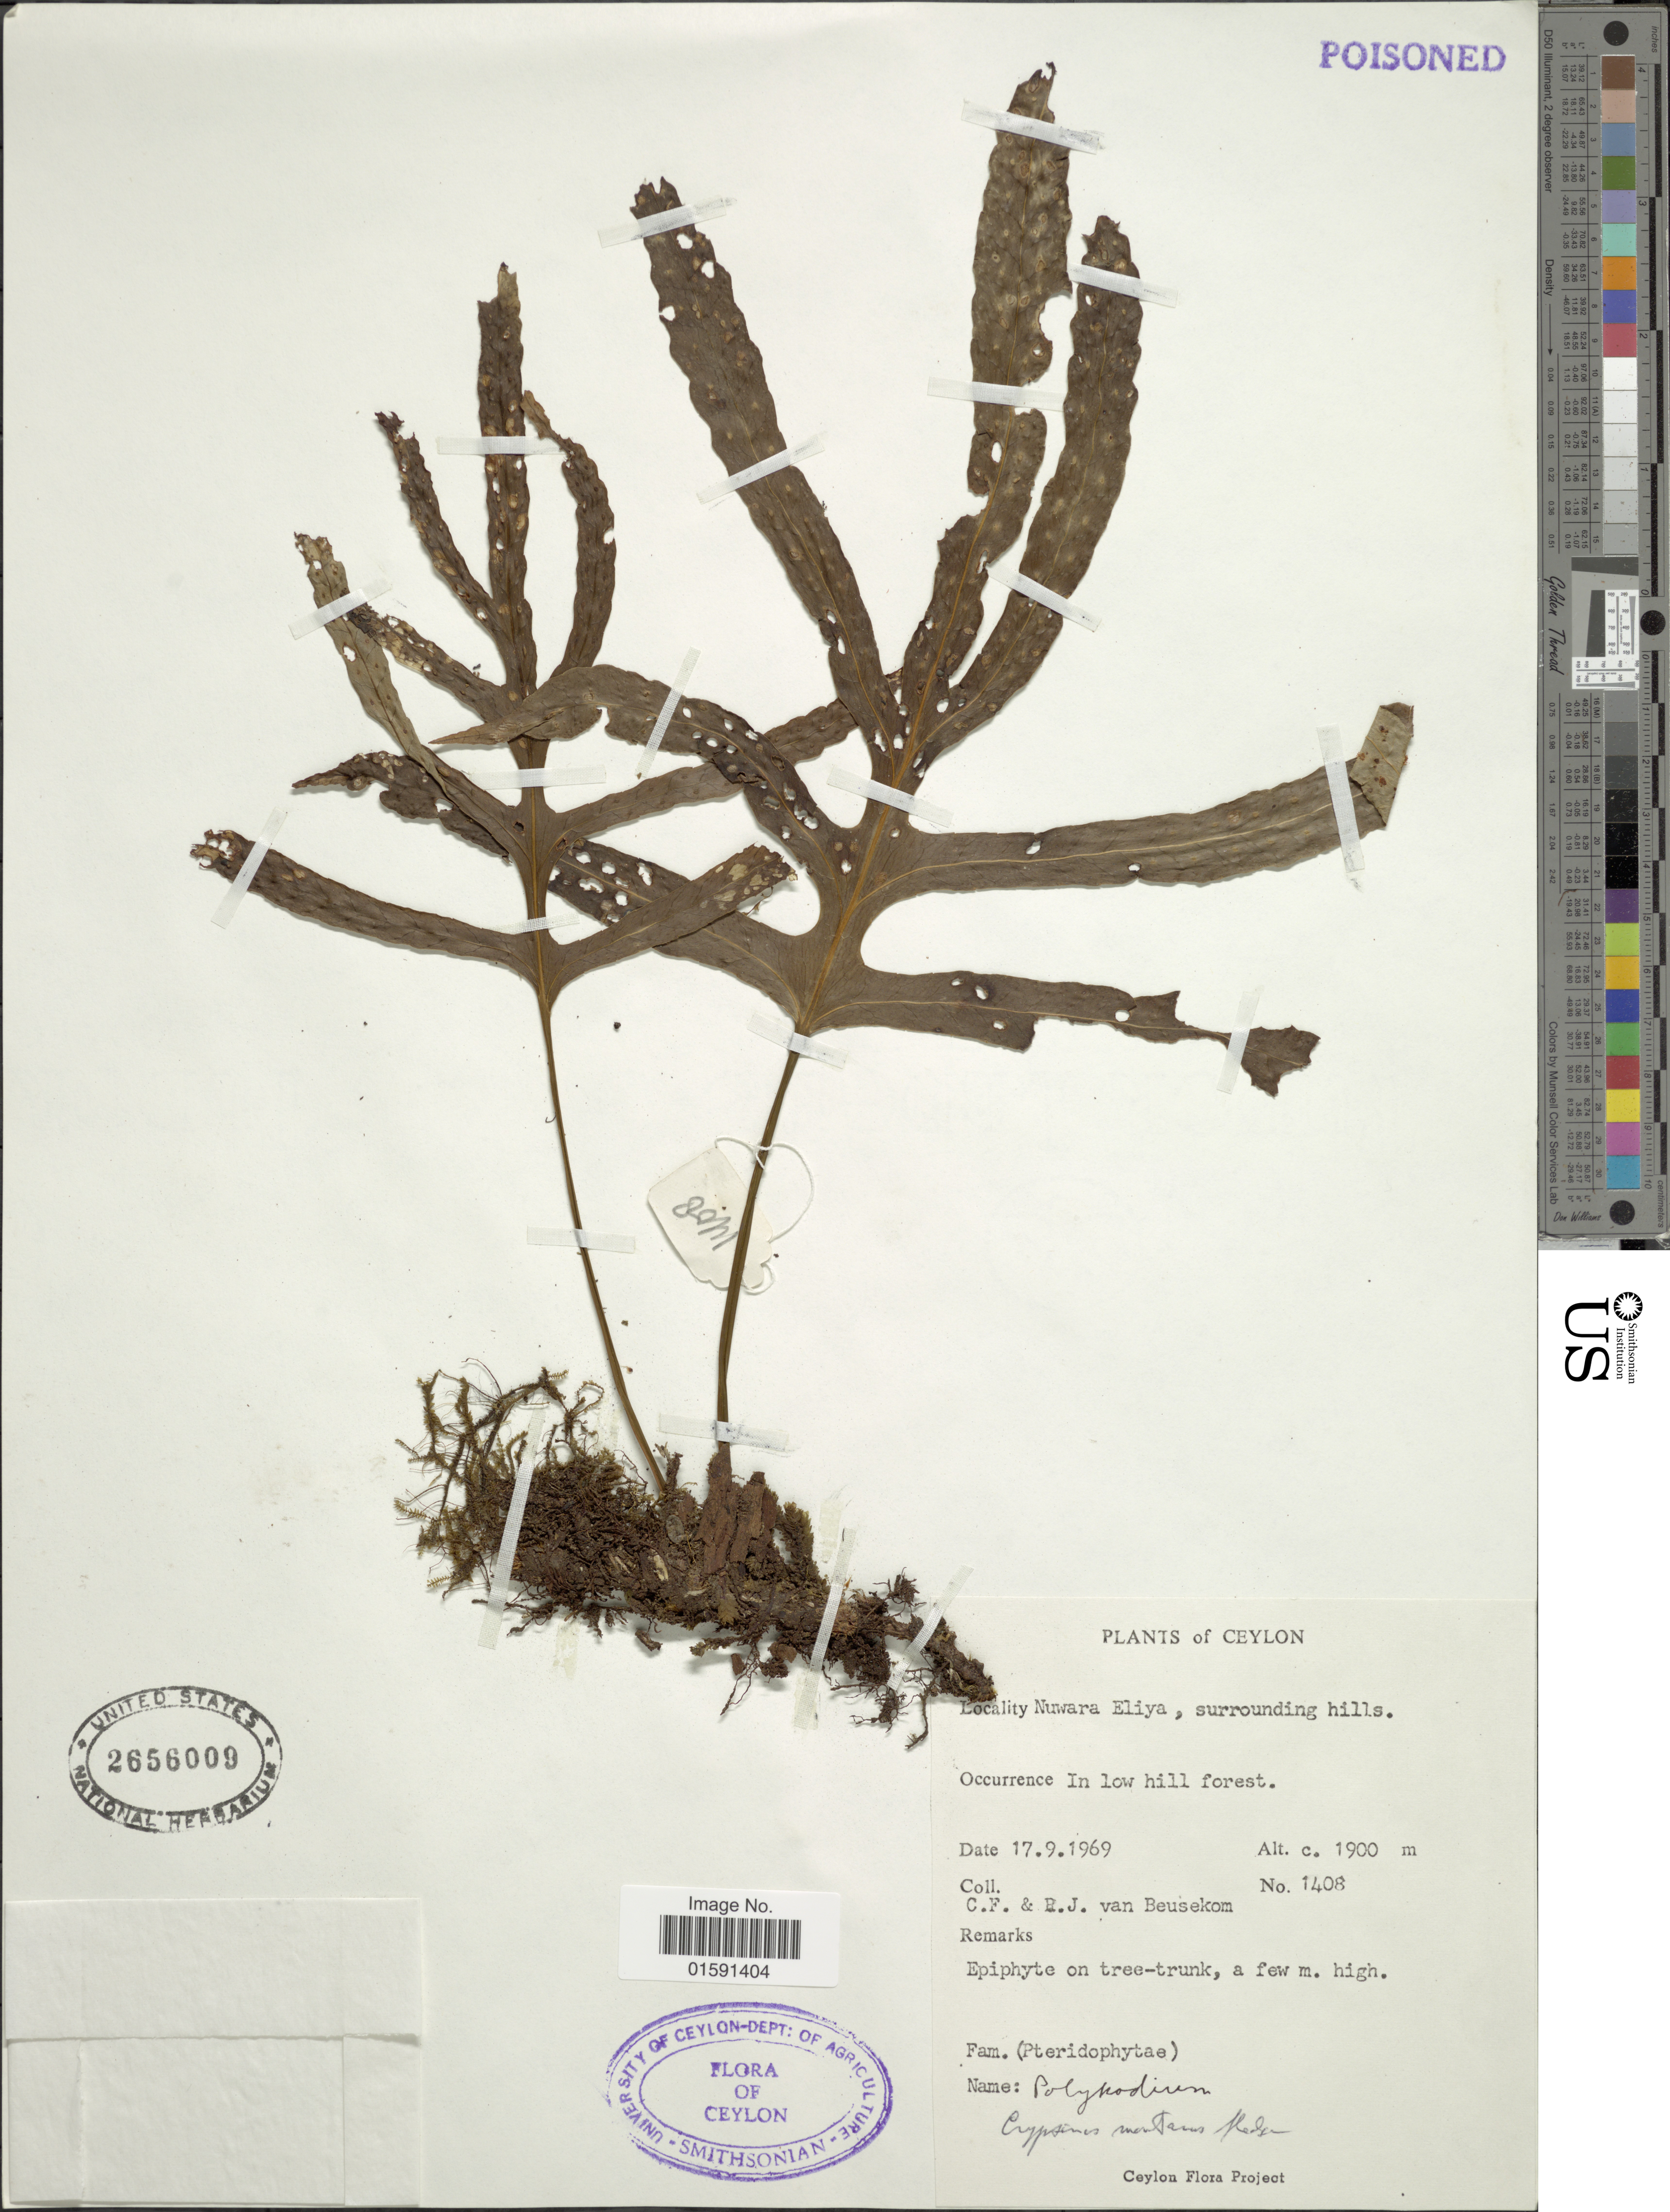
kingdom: Plantae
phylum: Tracheophyta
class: Polypodiopsida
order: Polypodiales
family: Polypodiaceae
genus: Selliguea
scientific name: Selliguea montana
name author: (Sledge) Hovenkamp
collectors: C. F. Beusekom & R. Beusekom-Osinga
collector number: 1408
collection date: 1969-09-17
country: Sri Lanka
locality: Nuwara Eliya, surrounding Hills, Ceylon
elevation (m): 1900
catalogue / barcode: US 2656009